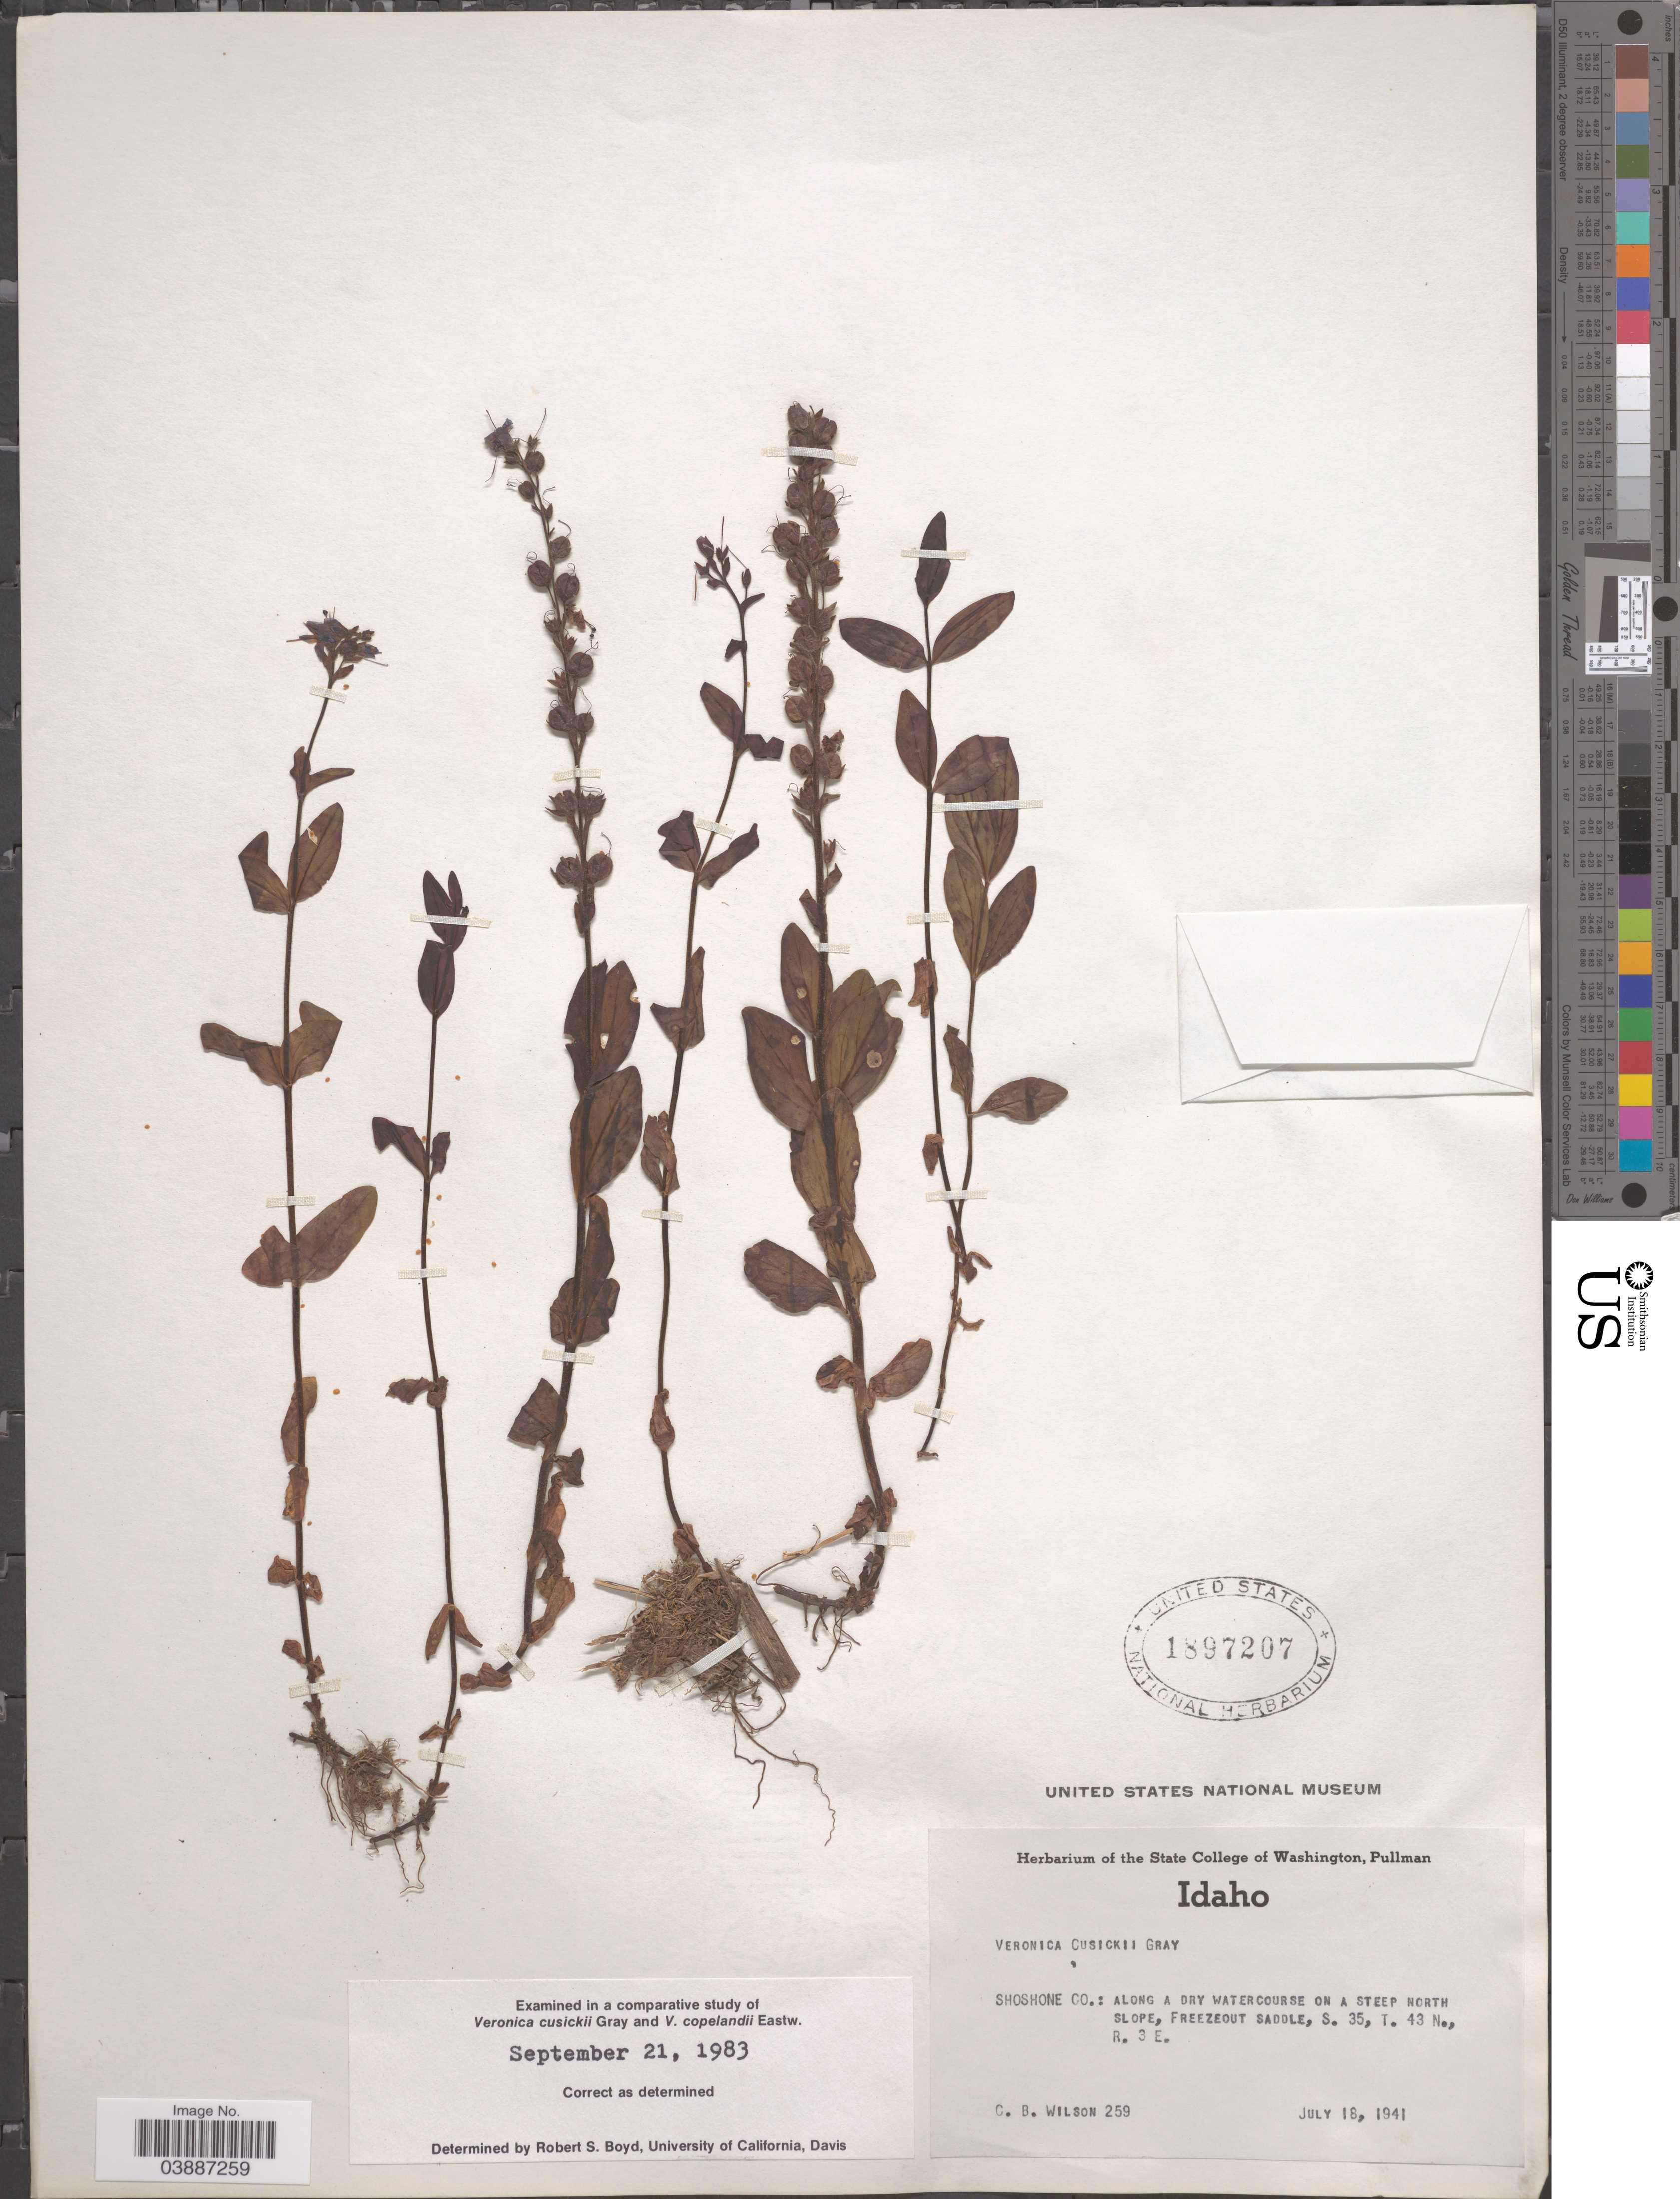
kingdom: Plantae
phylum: Tracheophyta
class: Magnoliopsida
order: Lamiales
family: Plantaginaceae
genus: Veronica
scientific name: Veronica cusickii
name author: A. Gray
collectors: C. Wilson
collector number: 259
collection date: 1941-07-18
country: United States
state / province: Idaho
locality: Shoshone Co.: Along a dry watercourse on a steep north slope, Freezeout Saddle, S. 35, T. 43 N., R. 3 E.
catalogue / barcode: US 1897207